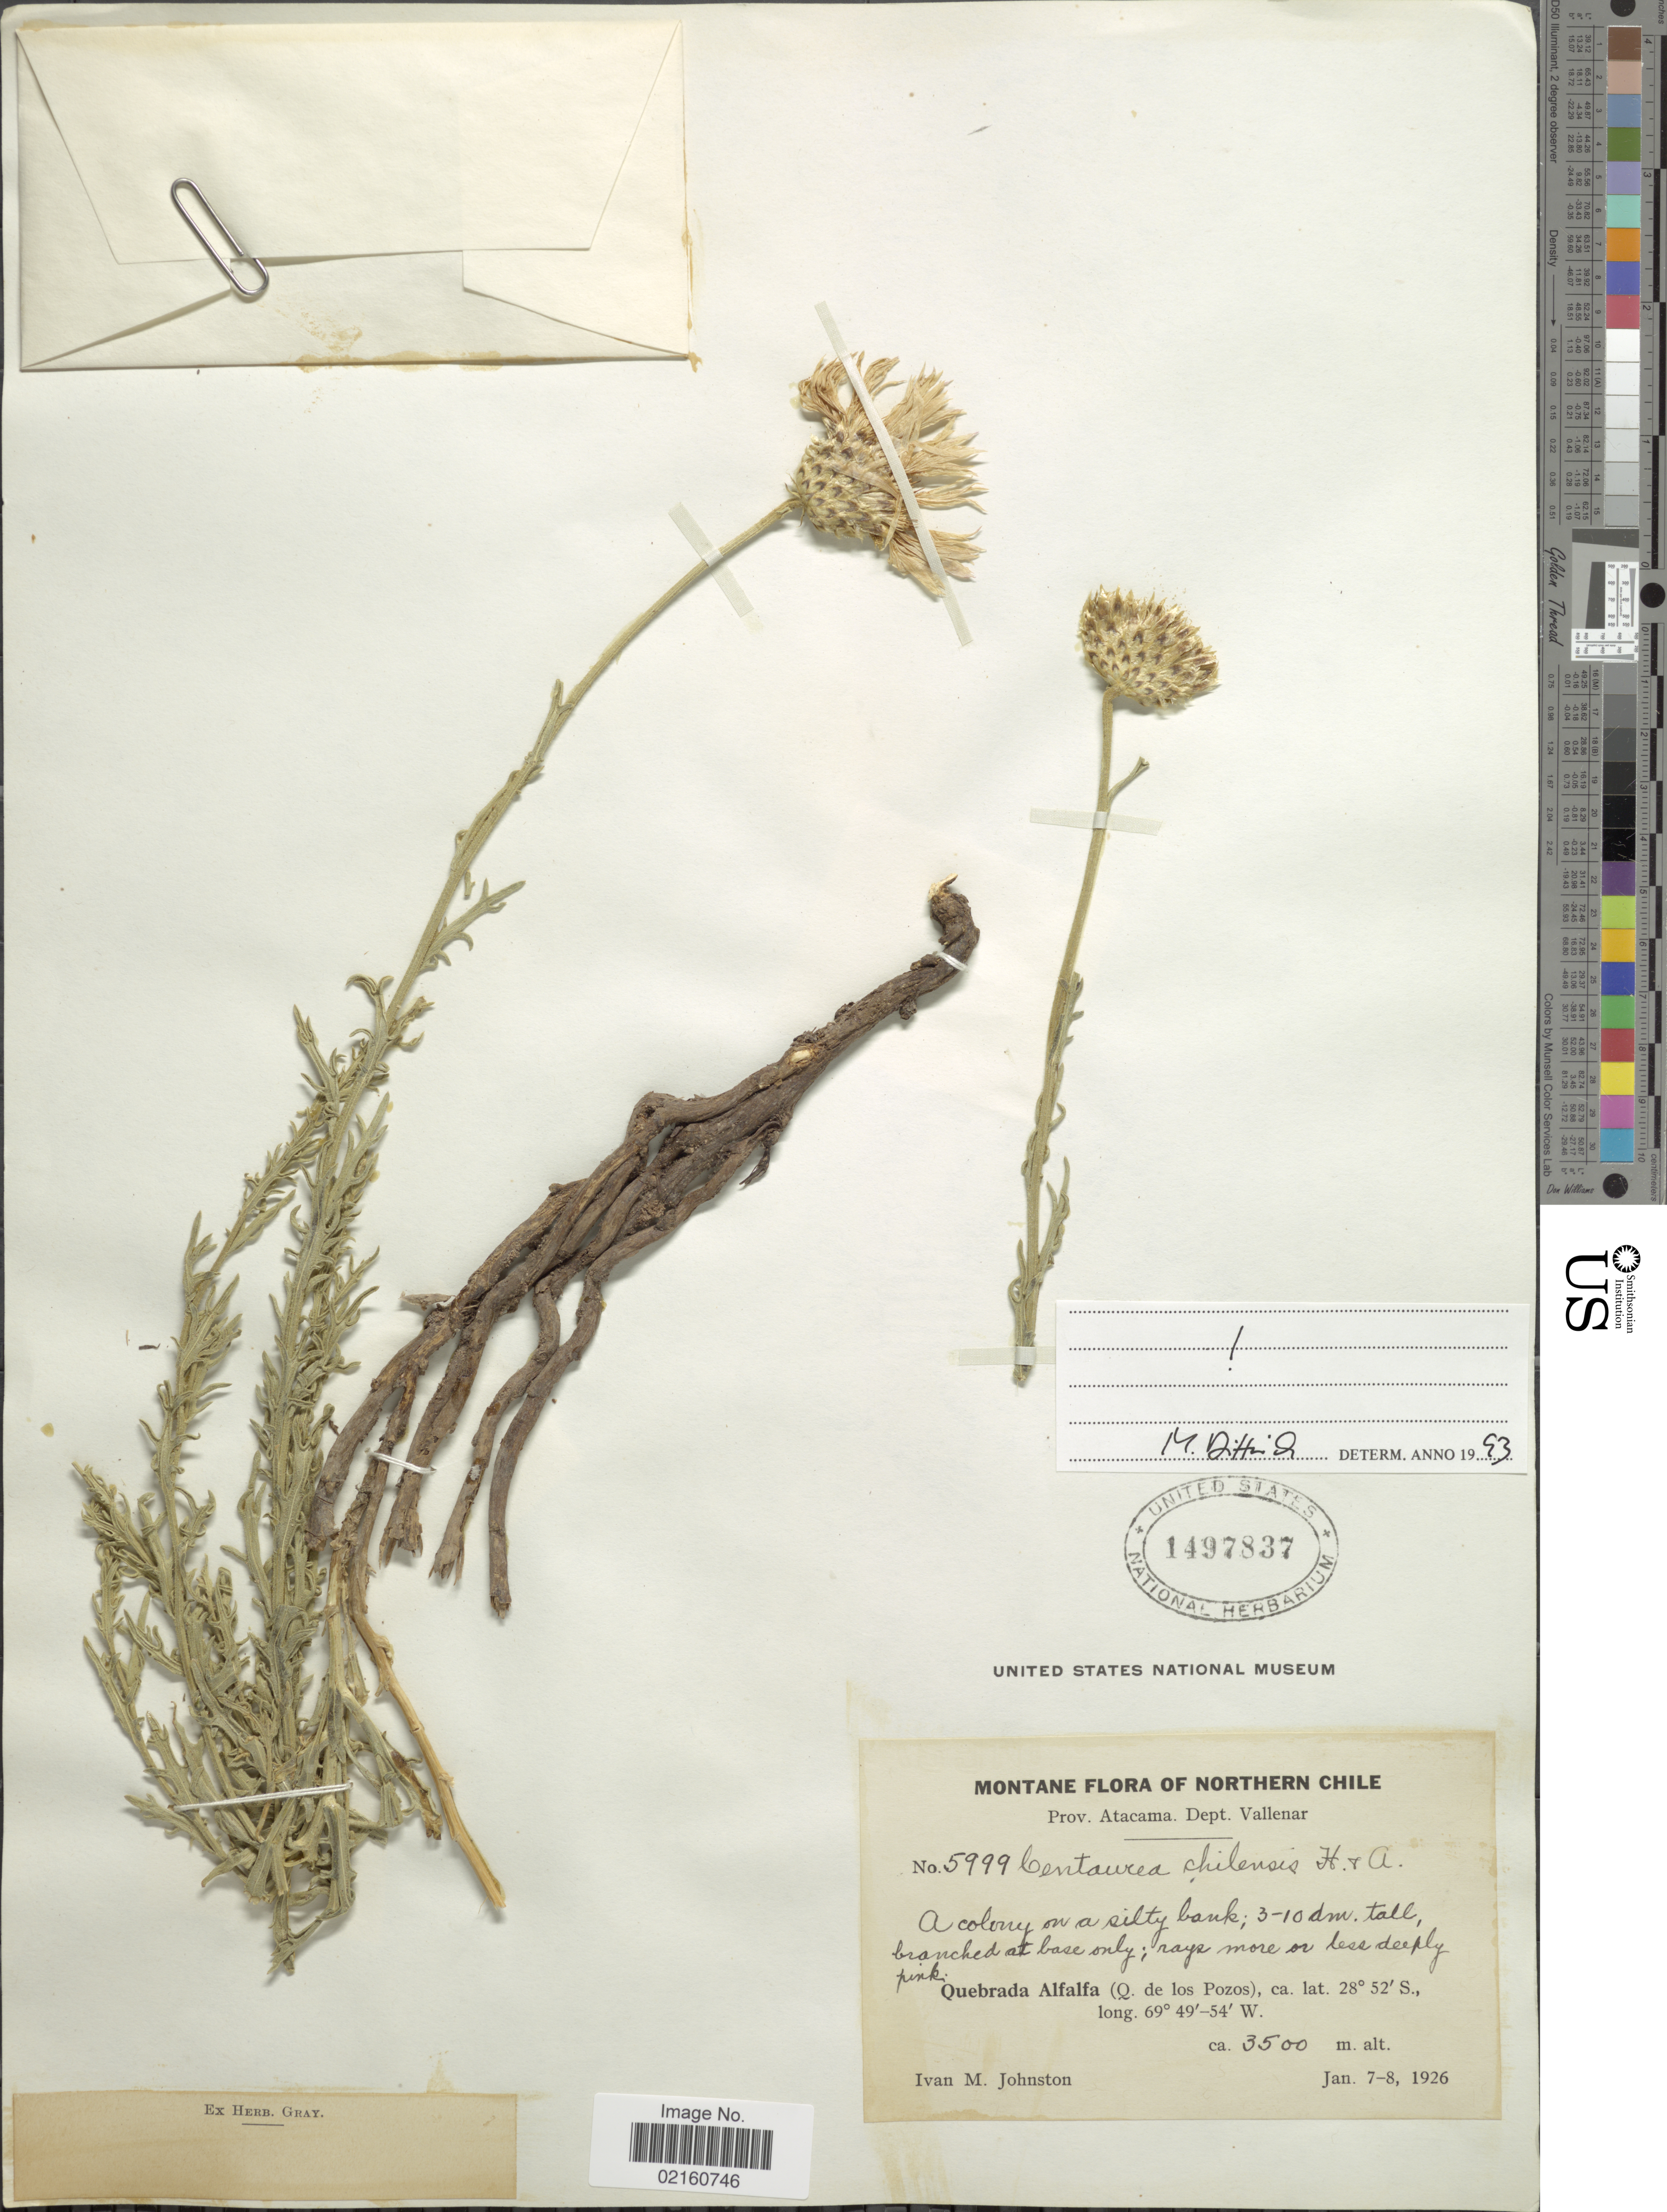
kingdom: Plantae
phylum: Tracheophyta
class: Magnoliopsida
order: Asterales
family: Asteraceae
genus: Centaurea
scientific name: Centaurea chilensis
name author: Bertero ex Hook. & Arn.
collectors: I.M. Johnston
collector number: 5999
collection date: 1926-01-07/1926-01-08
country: Chile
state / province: Atacama (III)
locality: Northern Chile, Dept. Vallenar, Quebrada Alfalfa (Q. de los Pozos)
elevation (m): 3500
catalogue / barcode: US 1497837